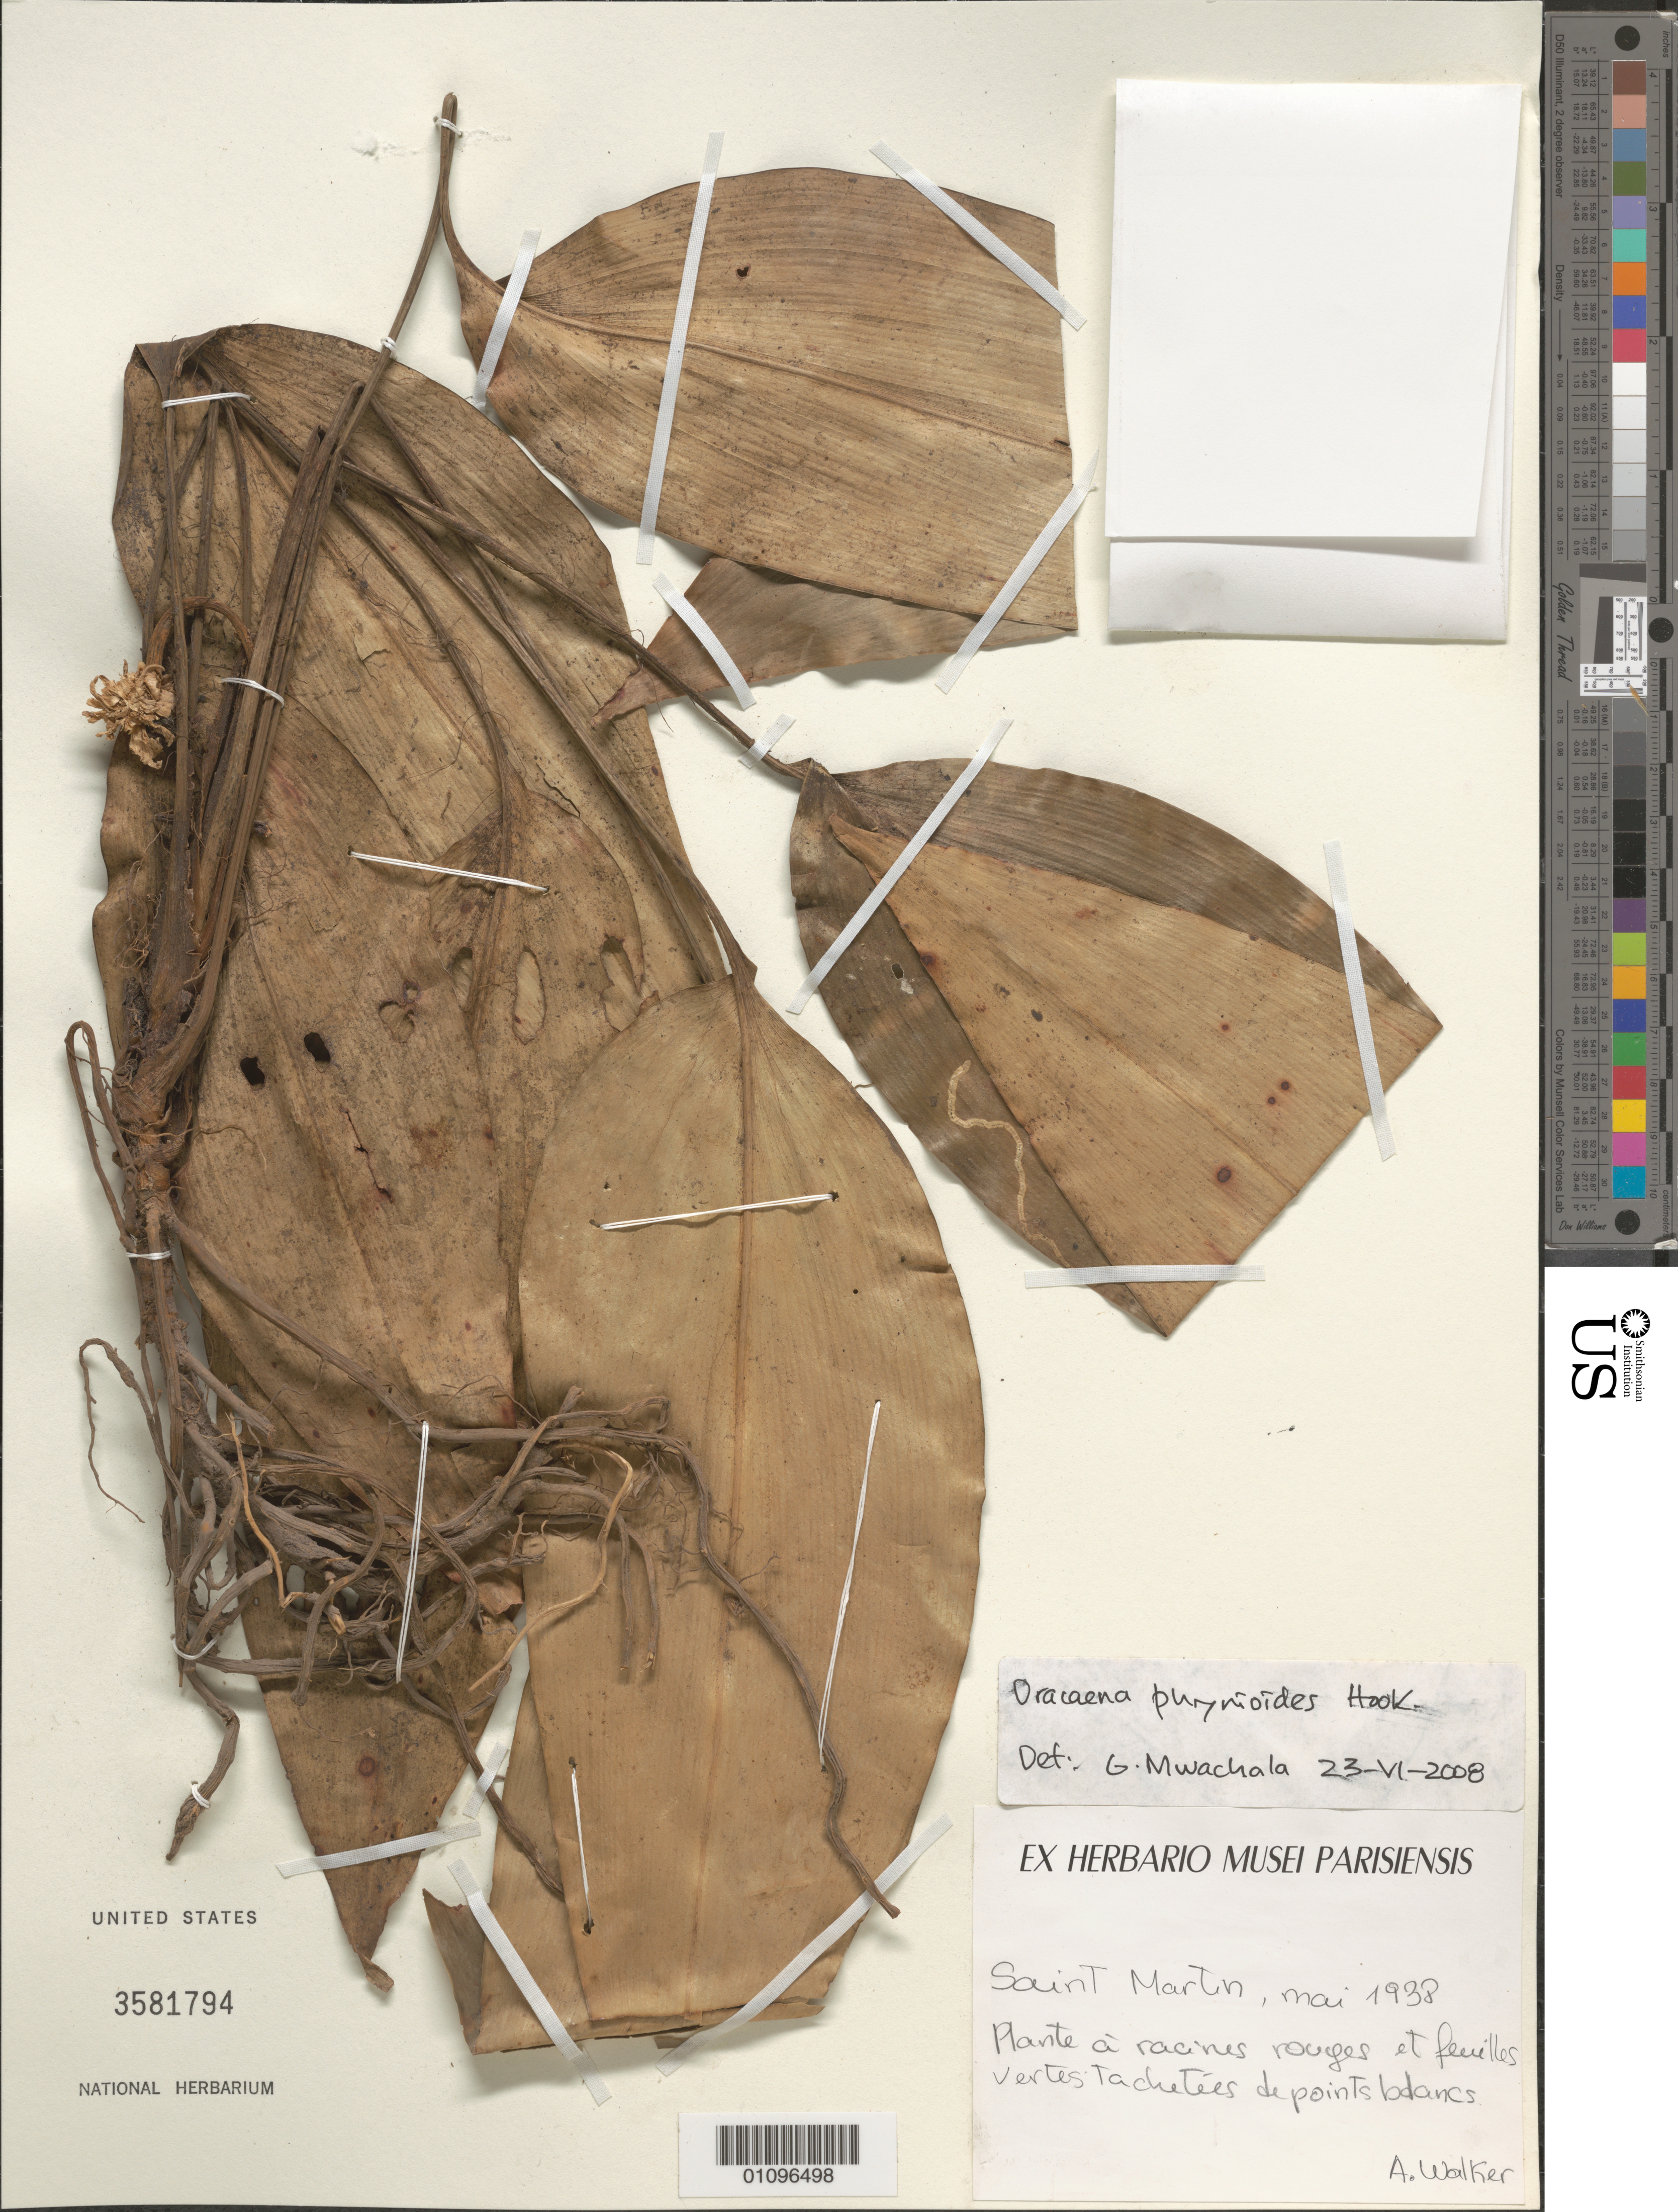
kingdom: Plantae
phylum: Tracheophyta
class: Liliopsida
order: Asparagales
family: Asparagaceae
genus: Dracaena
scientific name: Dracaena phrynioides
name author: Hook.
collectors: A. Walker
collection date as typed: May 1938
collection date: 1938-05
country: Sint Maartin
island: Sint Maarten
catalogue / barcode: US 3581794